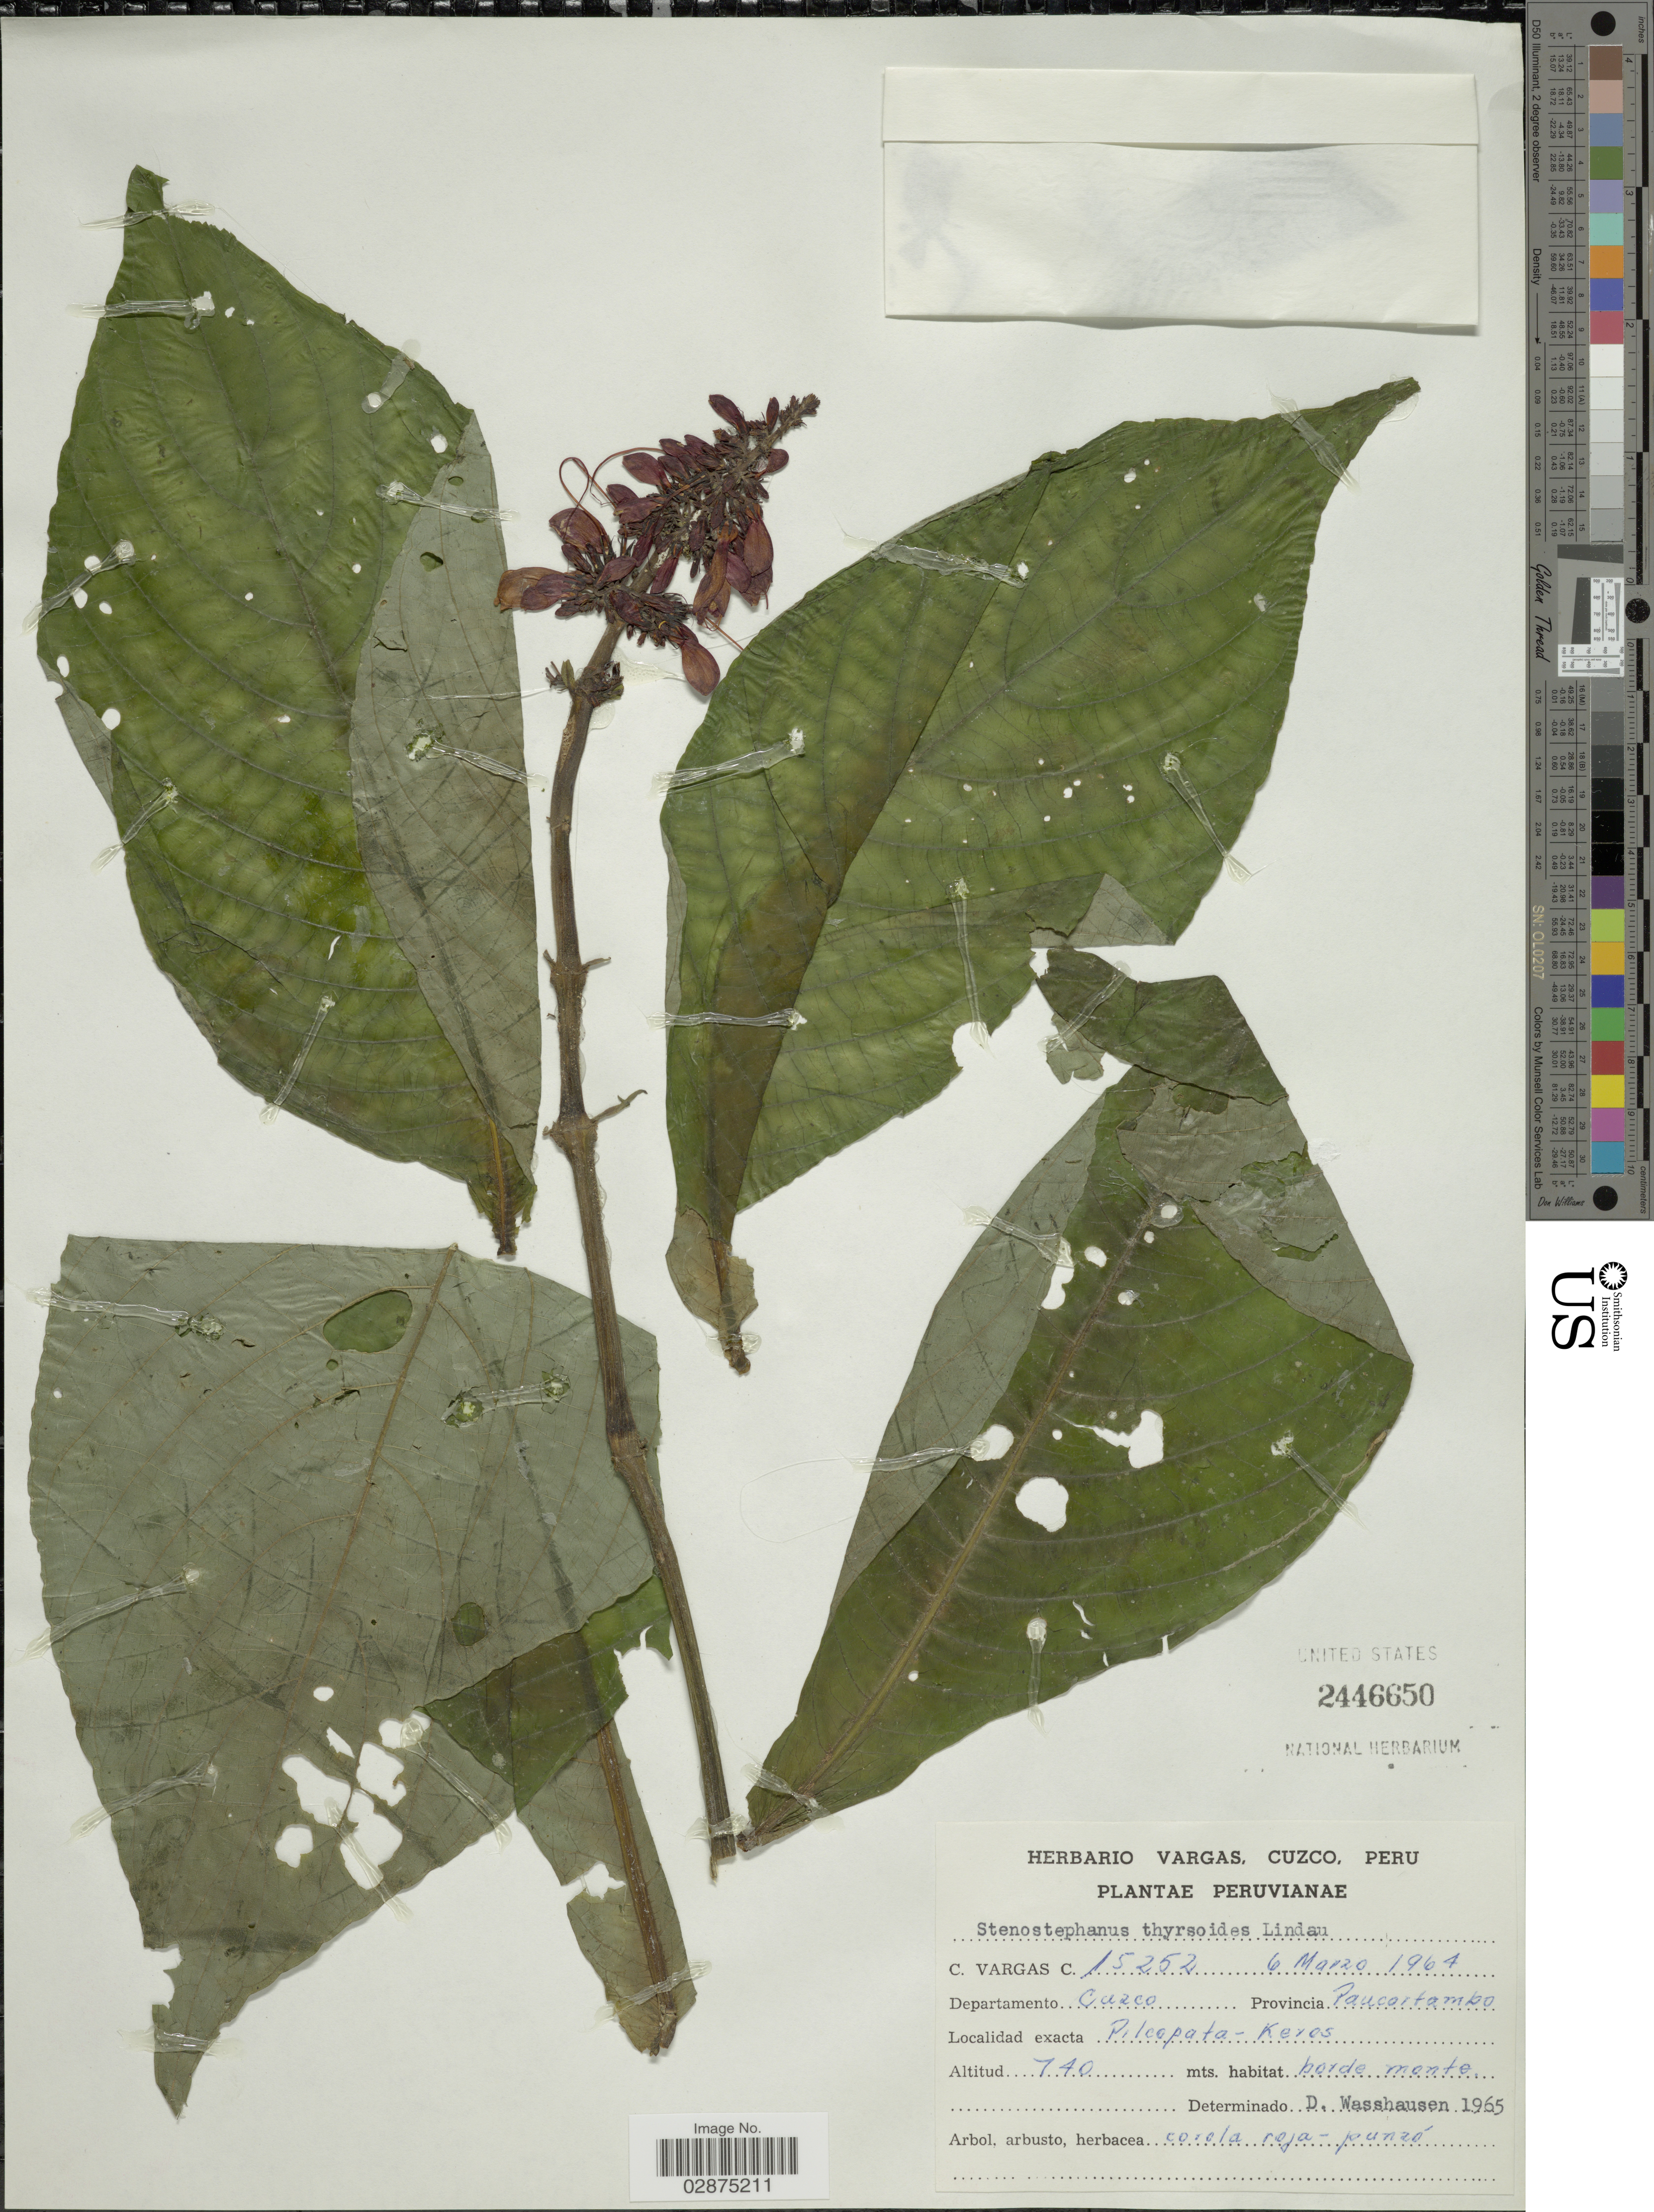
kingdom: Plantae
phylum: Tracheophyta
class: Magnoliopsida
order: Lamiales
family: Acanthaceae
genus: Stenostephanus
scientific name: Stenostephanus longistaminus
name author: (Ruiz & Pav.) V.M. Baum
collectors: C. Vargas Calderón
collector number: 15252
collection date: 1961-03-06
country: Peru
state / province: Cusco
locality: Departamento Cuzco. Provincia Paucartambo. Pilcopata-Keros.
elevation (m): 740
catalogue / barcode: US 2446650